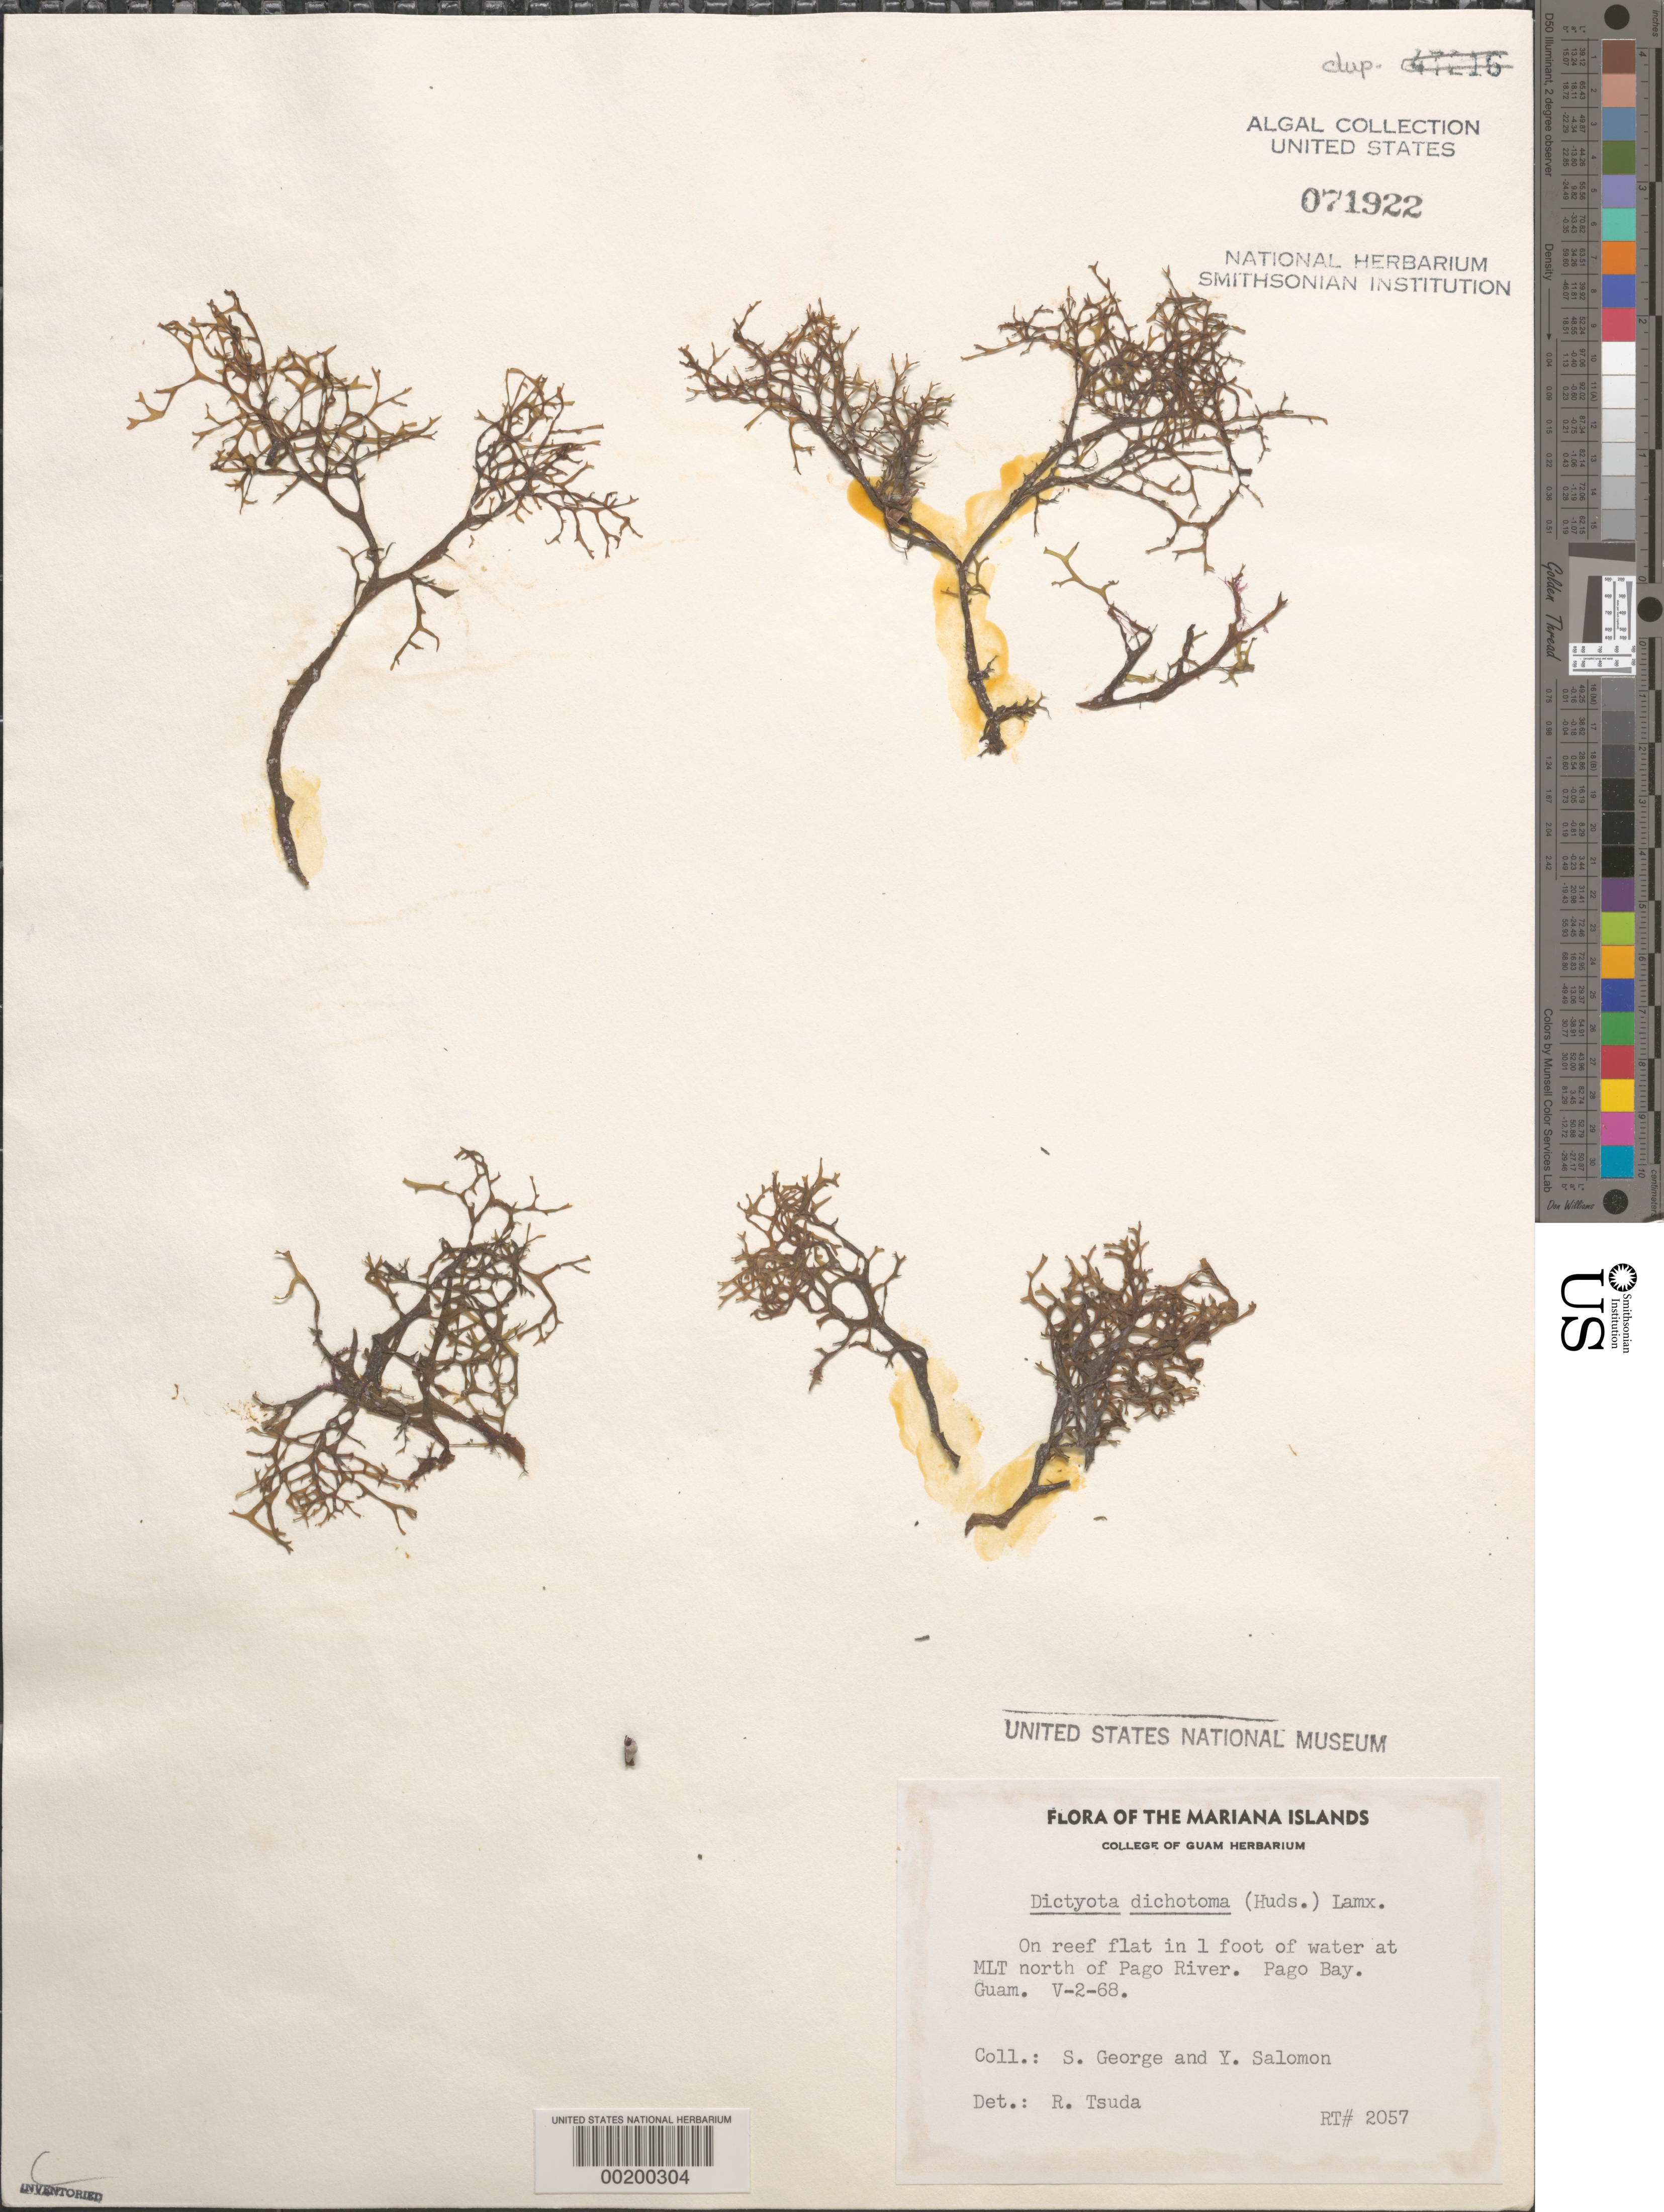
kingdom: Chromista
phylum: Ochrophyta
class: Phaeophyceae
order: Dictyotales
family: Dictyotaceae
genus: Dictyota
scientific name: Dictyota dichotoma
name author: (Huds.) J.V.Lamouroux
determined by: Tsuda, R. T.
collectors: S. George & Y. Salomon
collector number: Rt 2057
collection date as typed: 02 May 1968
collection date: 1968-05-02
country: Guam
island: Guam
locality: Pago Bay north of Pago River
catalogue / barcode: US 71922